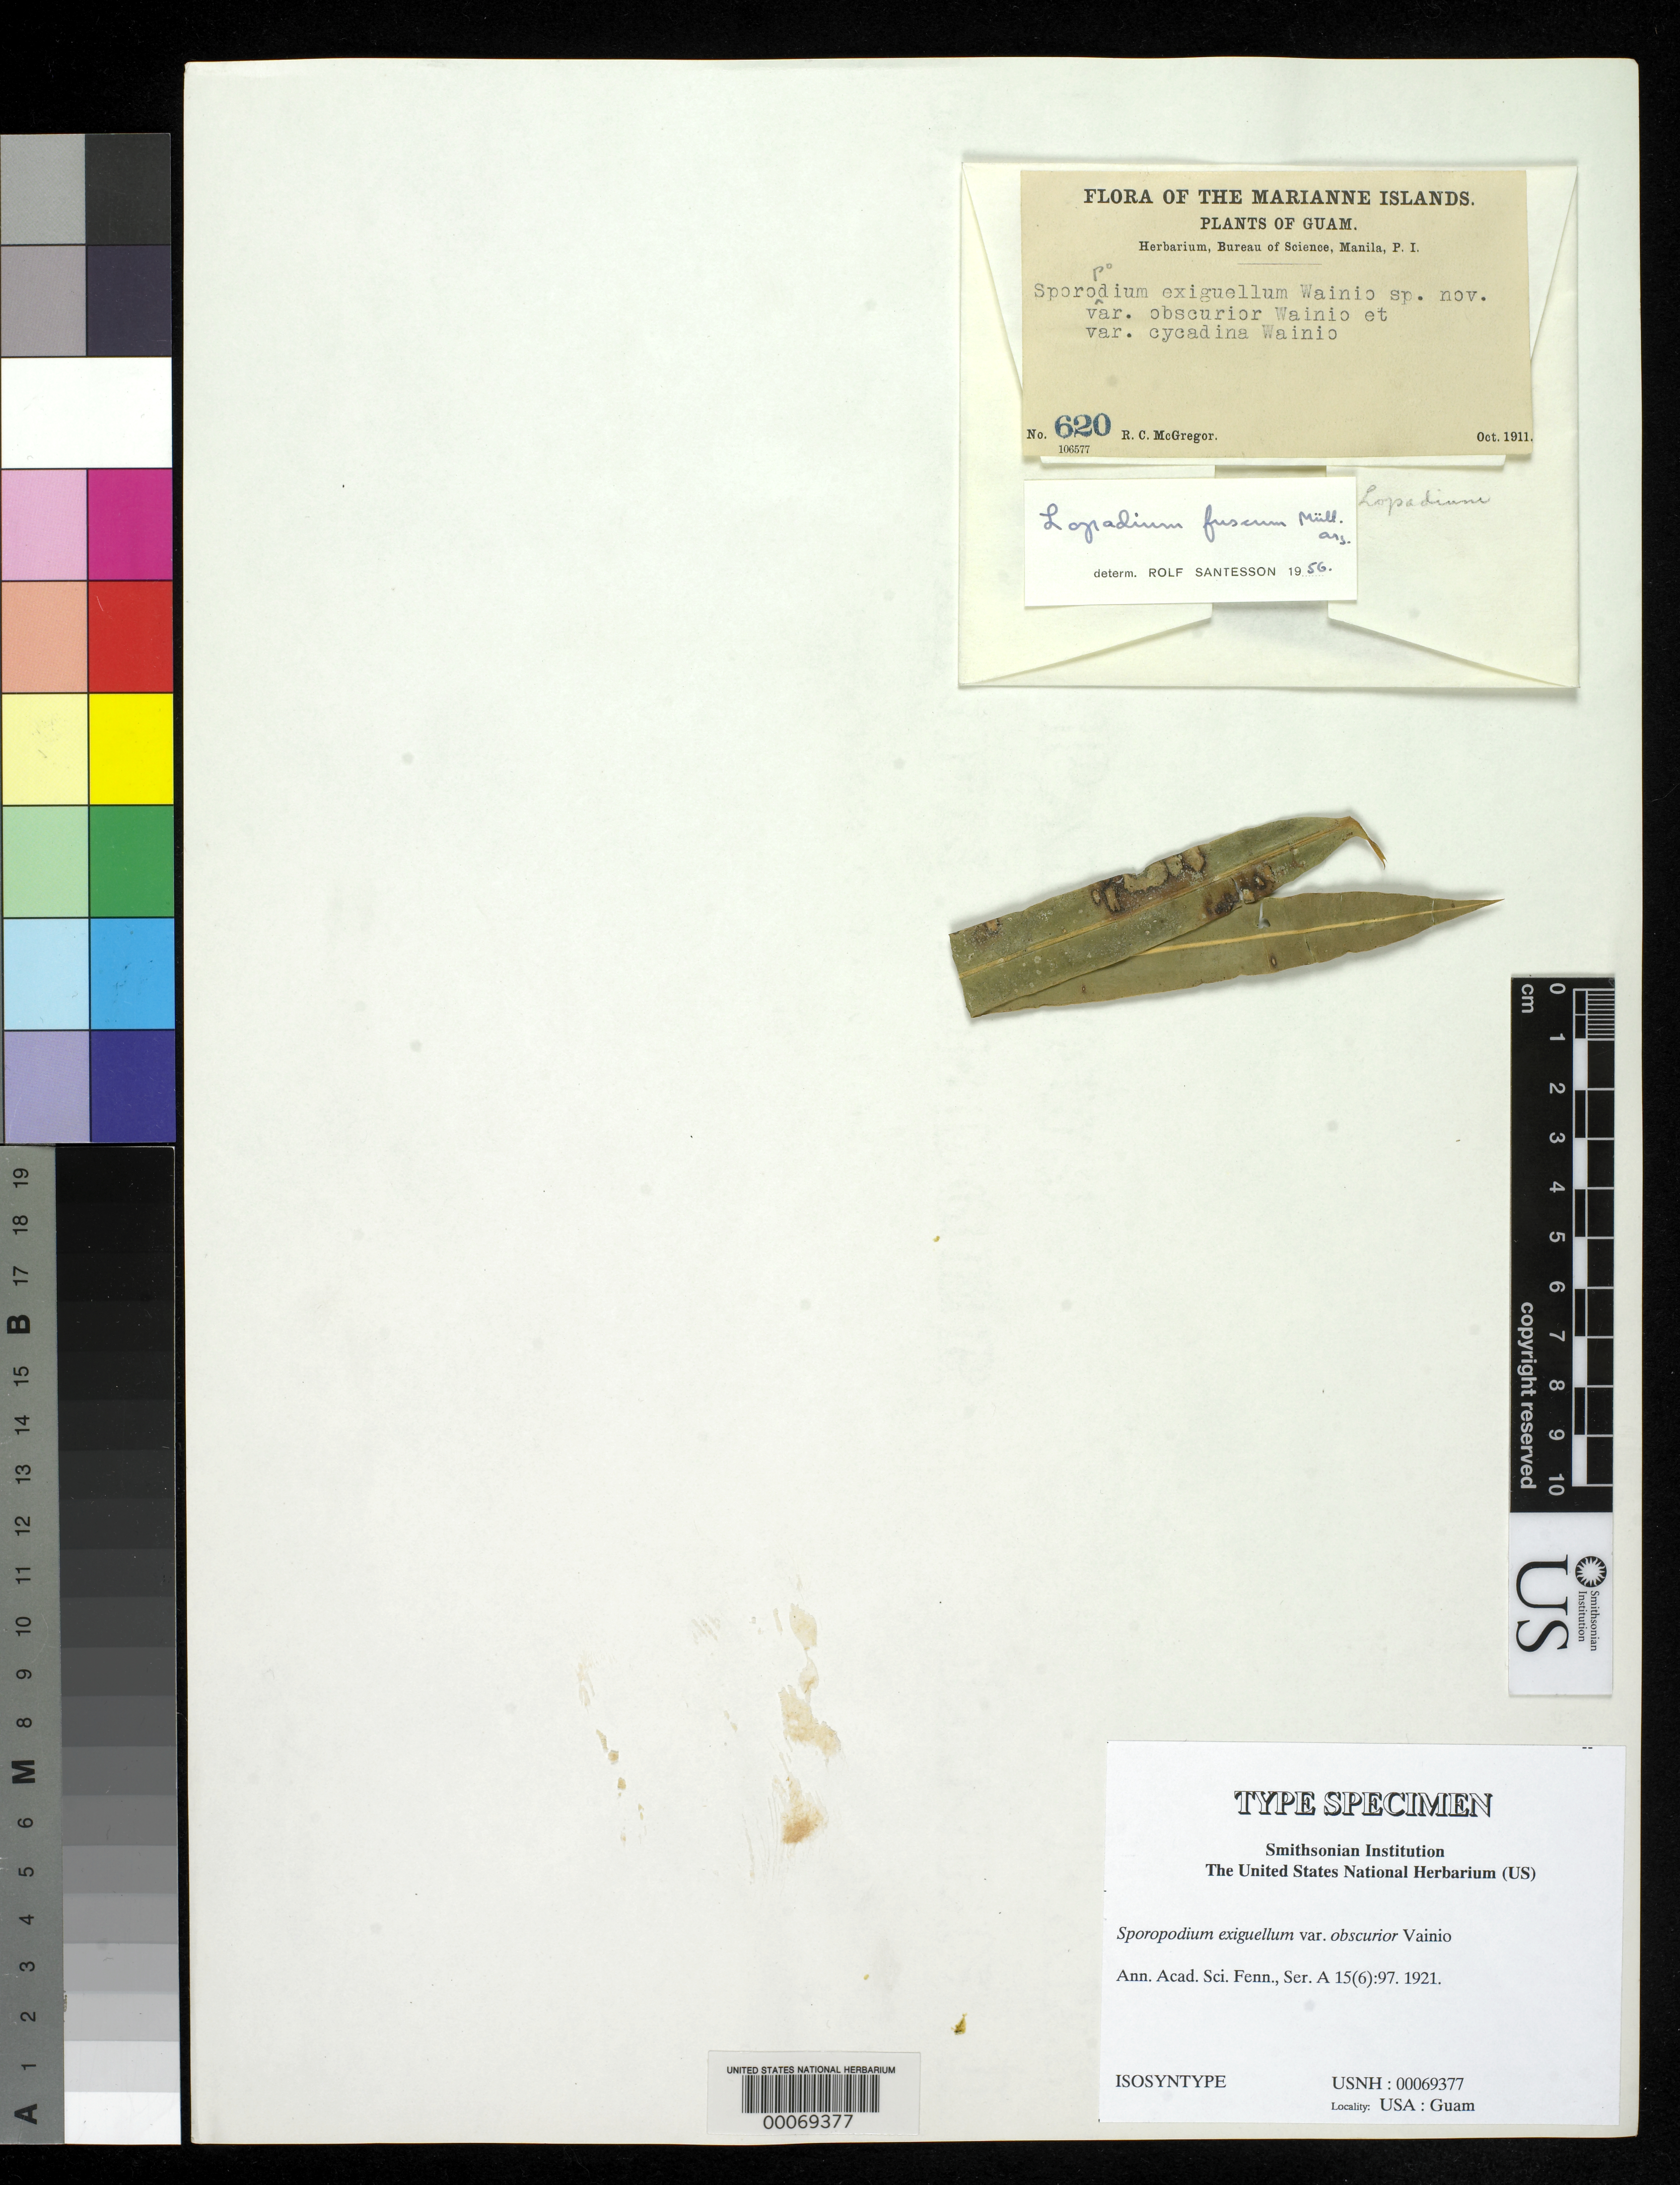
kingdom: Fungi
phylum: Ascomycota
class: Lecanoromycetes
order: Lecanorales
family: Byssolomataceae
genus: Sporopodium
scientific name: Sporopodium exiguellum var. obscurior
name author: Vain.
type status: Isosyntype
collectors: R. C. McGregor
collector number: Bur. Sci. 620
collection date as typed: Oct 1911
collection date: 1911-10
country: Guam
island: Guam